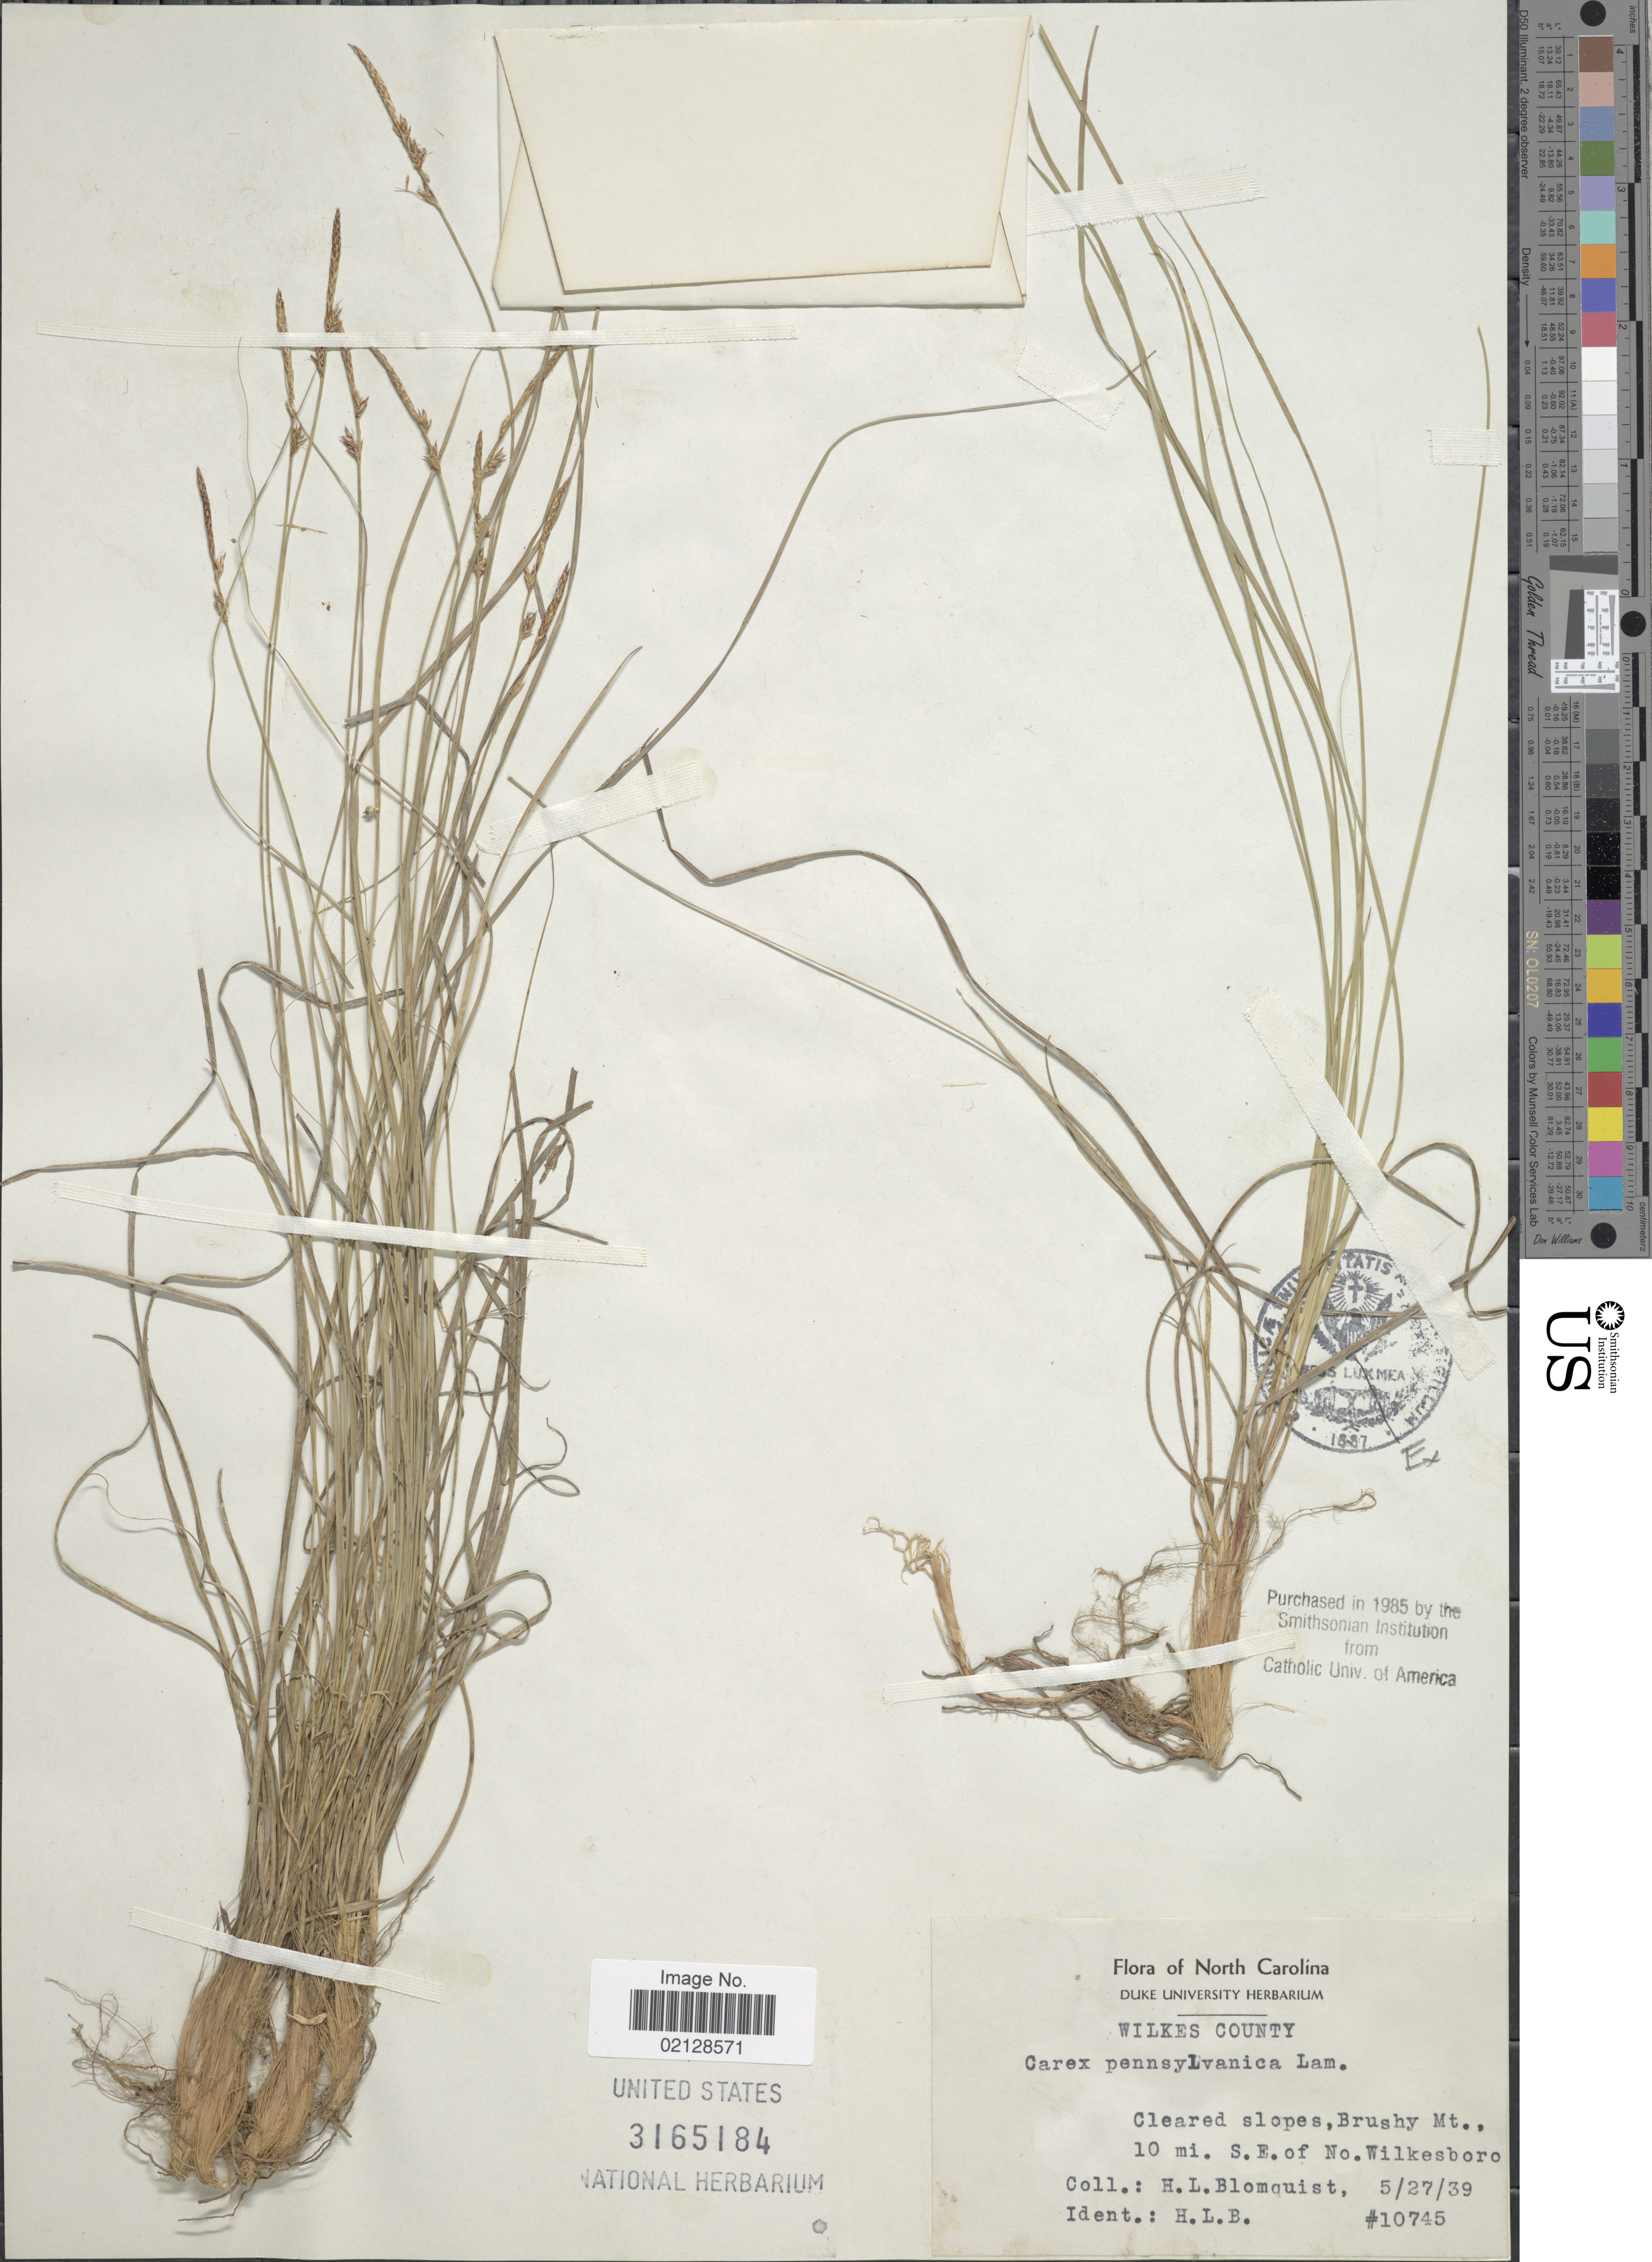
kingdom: Plantae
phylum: Tracheophyta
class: Liliopsida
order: Poales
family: Cyperaceae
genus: Carex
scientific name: Carex pensylvanica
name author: Lam.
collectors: H. Blomquist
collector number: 10745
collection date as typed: Transcribed d/m/y: 27/5/39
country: United States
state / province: North Carolina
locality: Wilkes County, Cleared slopes, Brushy Mt., 10 mi. S.E. of No. Wilkesboro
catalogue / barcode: US 3165184